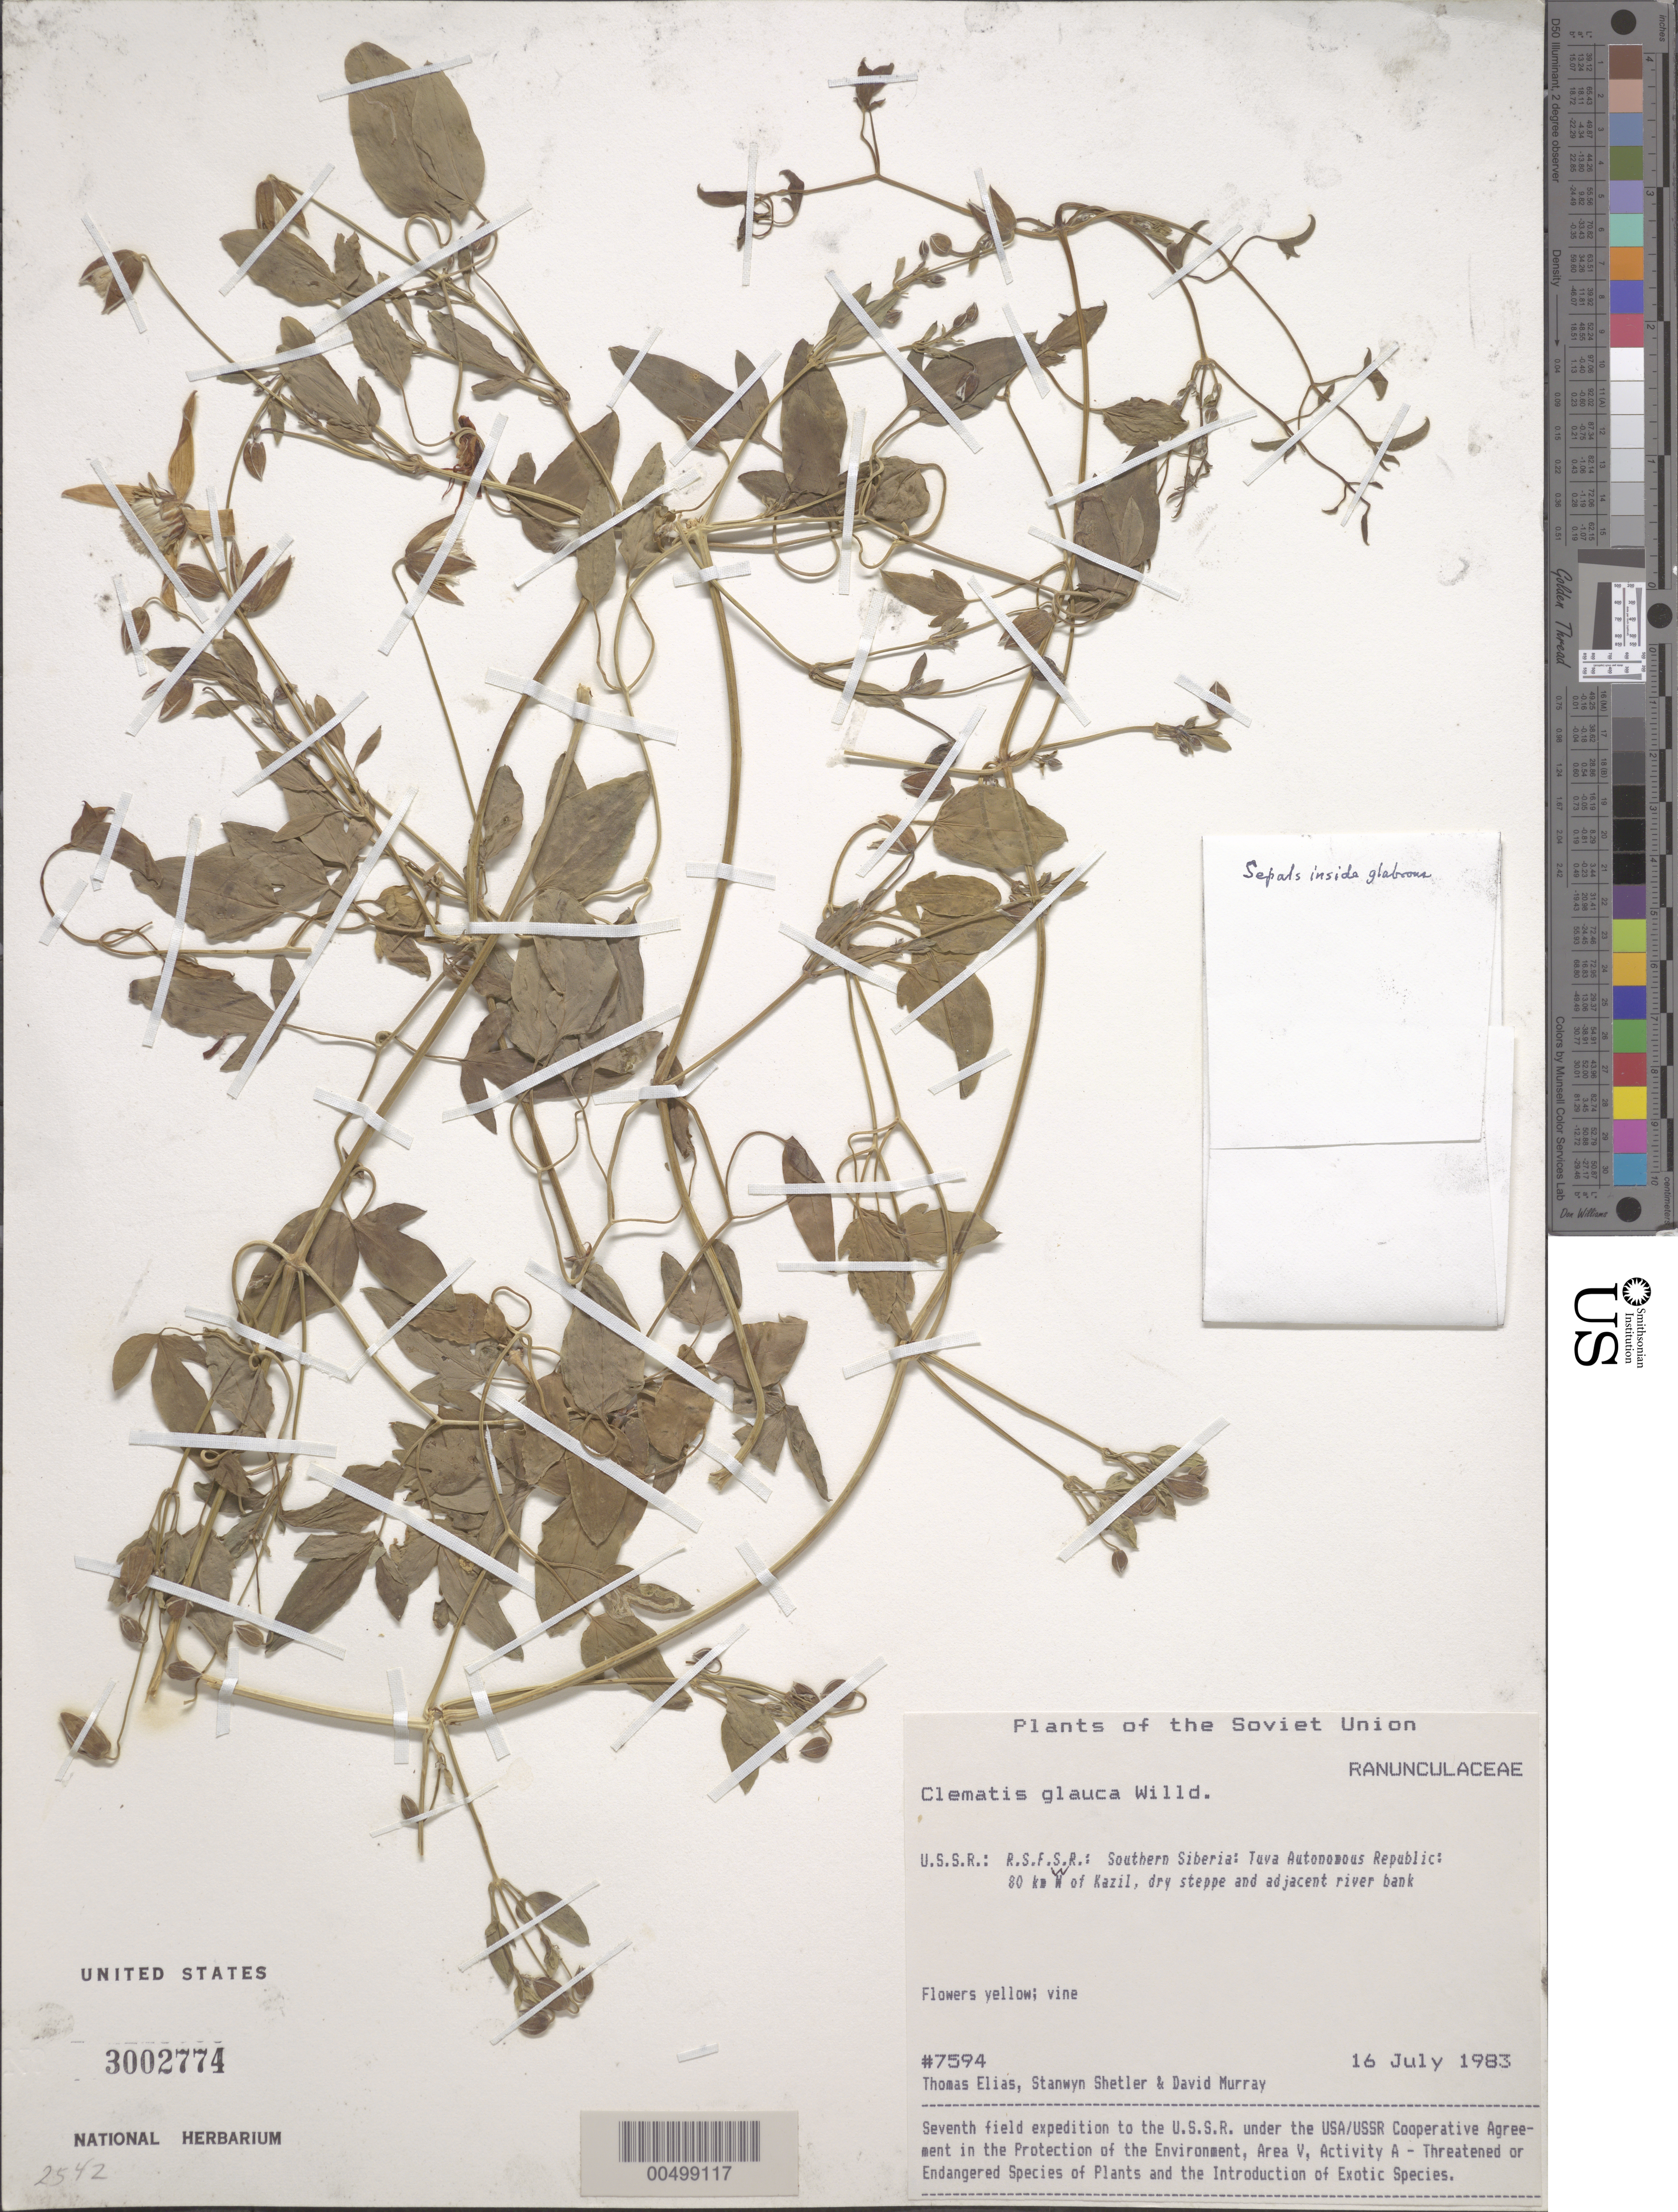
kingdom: Plantae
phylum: Tracheophyta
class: Magnoliopsida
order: Ranunculales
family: Ranunculaceae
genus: Clematis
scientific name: Clematis glauca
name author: Willd.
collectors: T. Elias, S. Shetler & D. F. Murray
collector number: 7594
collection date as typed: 16 Jul 1983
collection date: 1983-07-16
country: Russian Federation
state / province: Tuva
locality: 80 km W of Kazil [Kyzyl]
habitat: dry steppe and adjacent river bank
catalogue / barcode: US 3002774